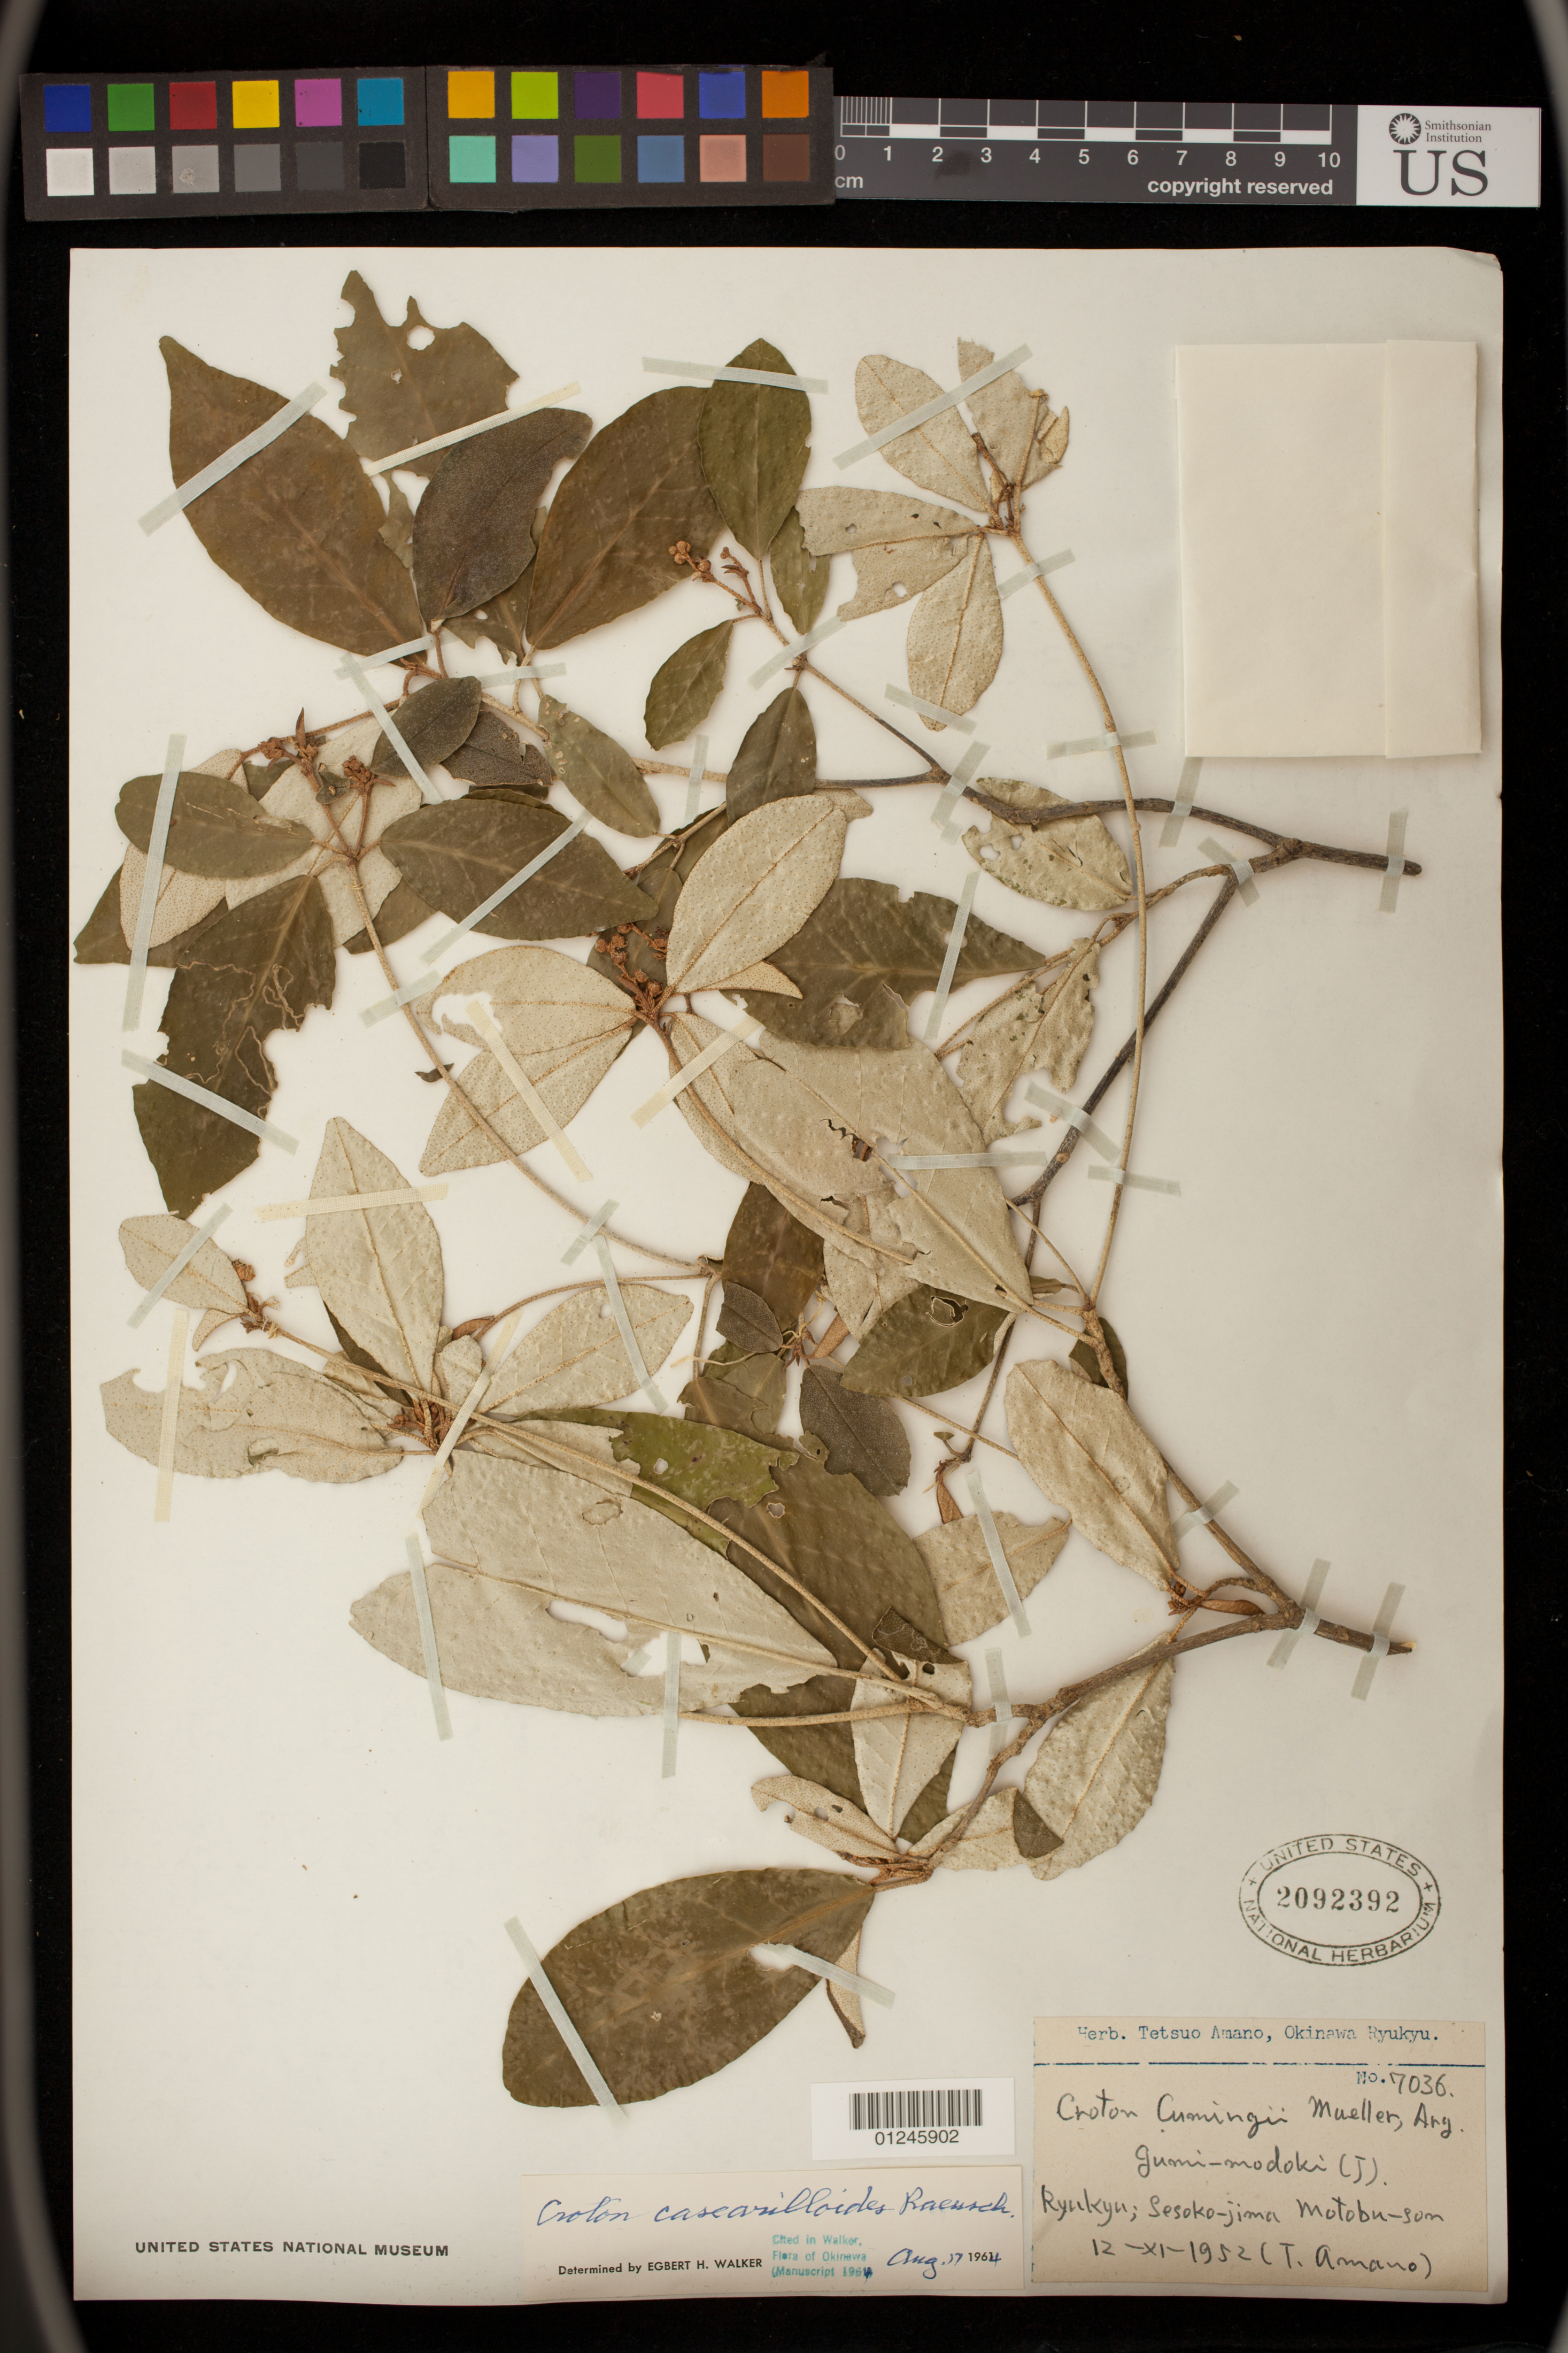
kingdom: Plantae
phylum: Tracheophyta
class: Magnoliopsida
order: Malpighiales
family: Euphorbiaceae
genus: Croton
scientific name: Croton cascarilloides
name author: Raeusch.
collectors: T. Amano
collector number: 7036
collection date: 1952-11-12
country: Japan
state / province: Okinawa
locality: Ryukyu; Sesoko-jima Motobu-sum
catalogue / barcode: US 2092392